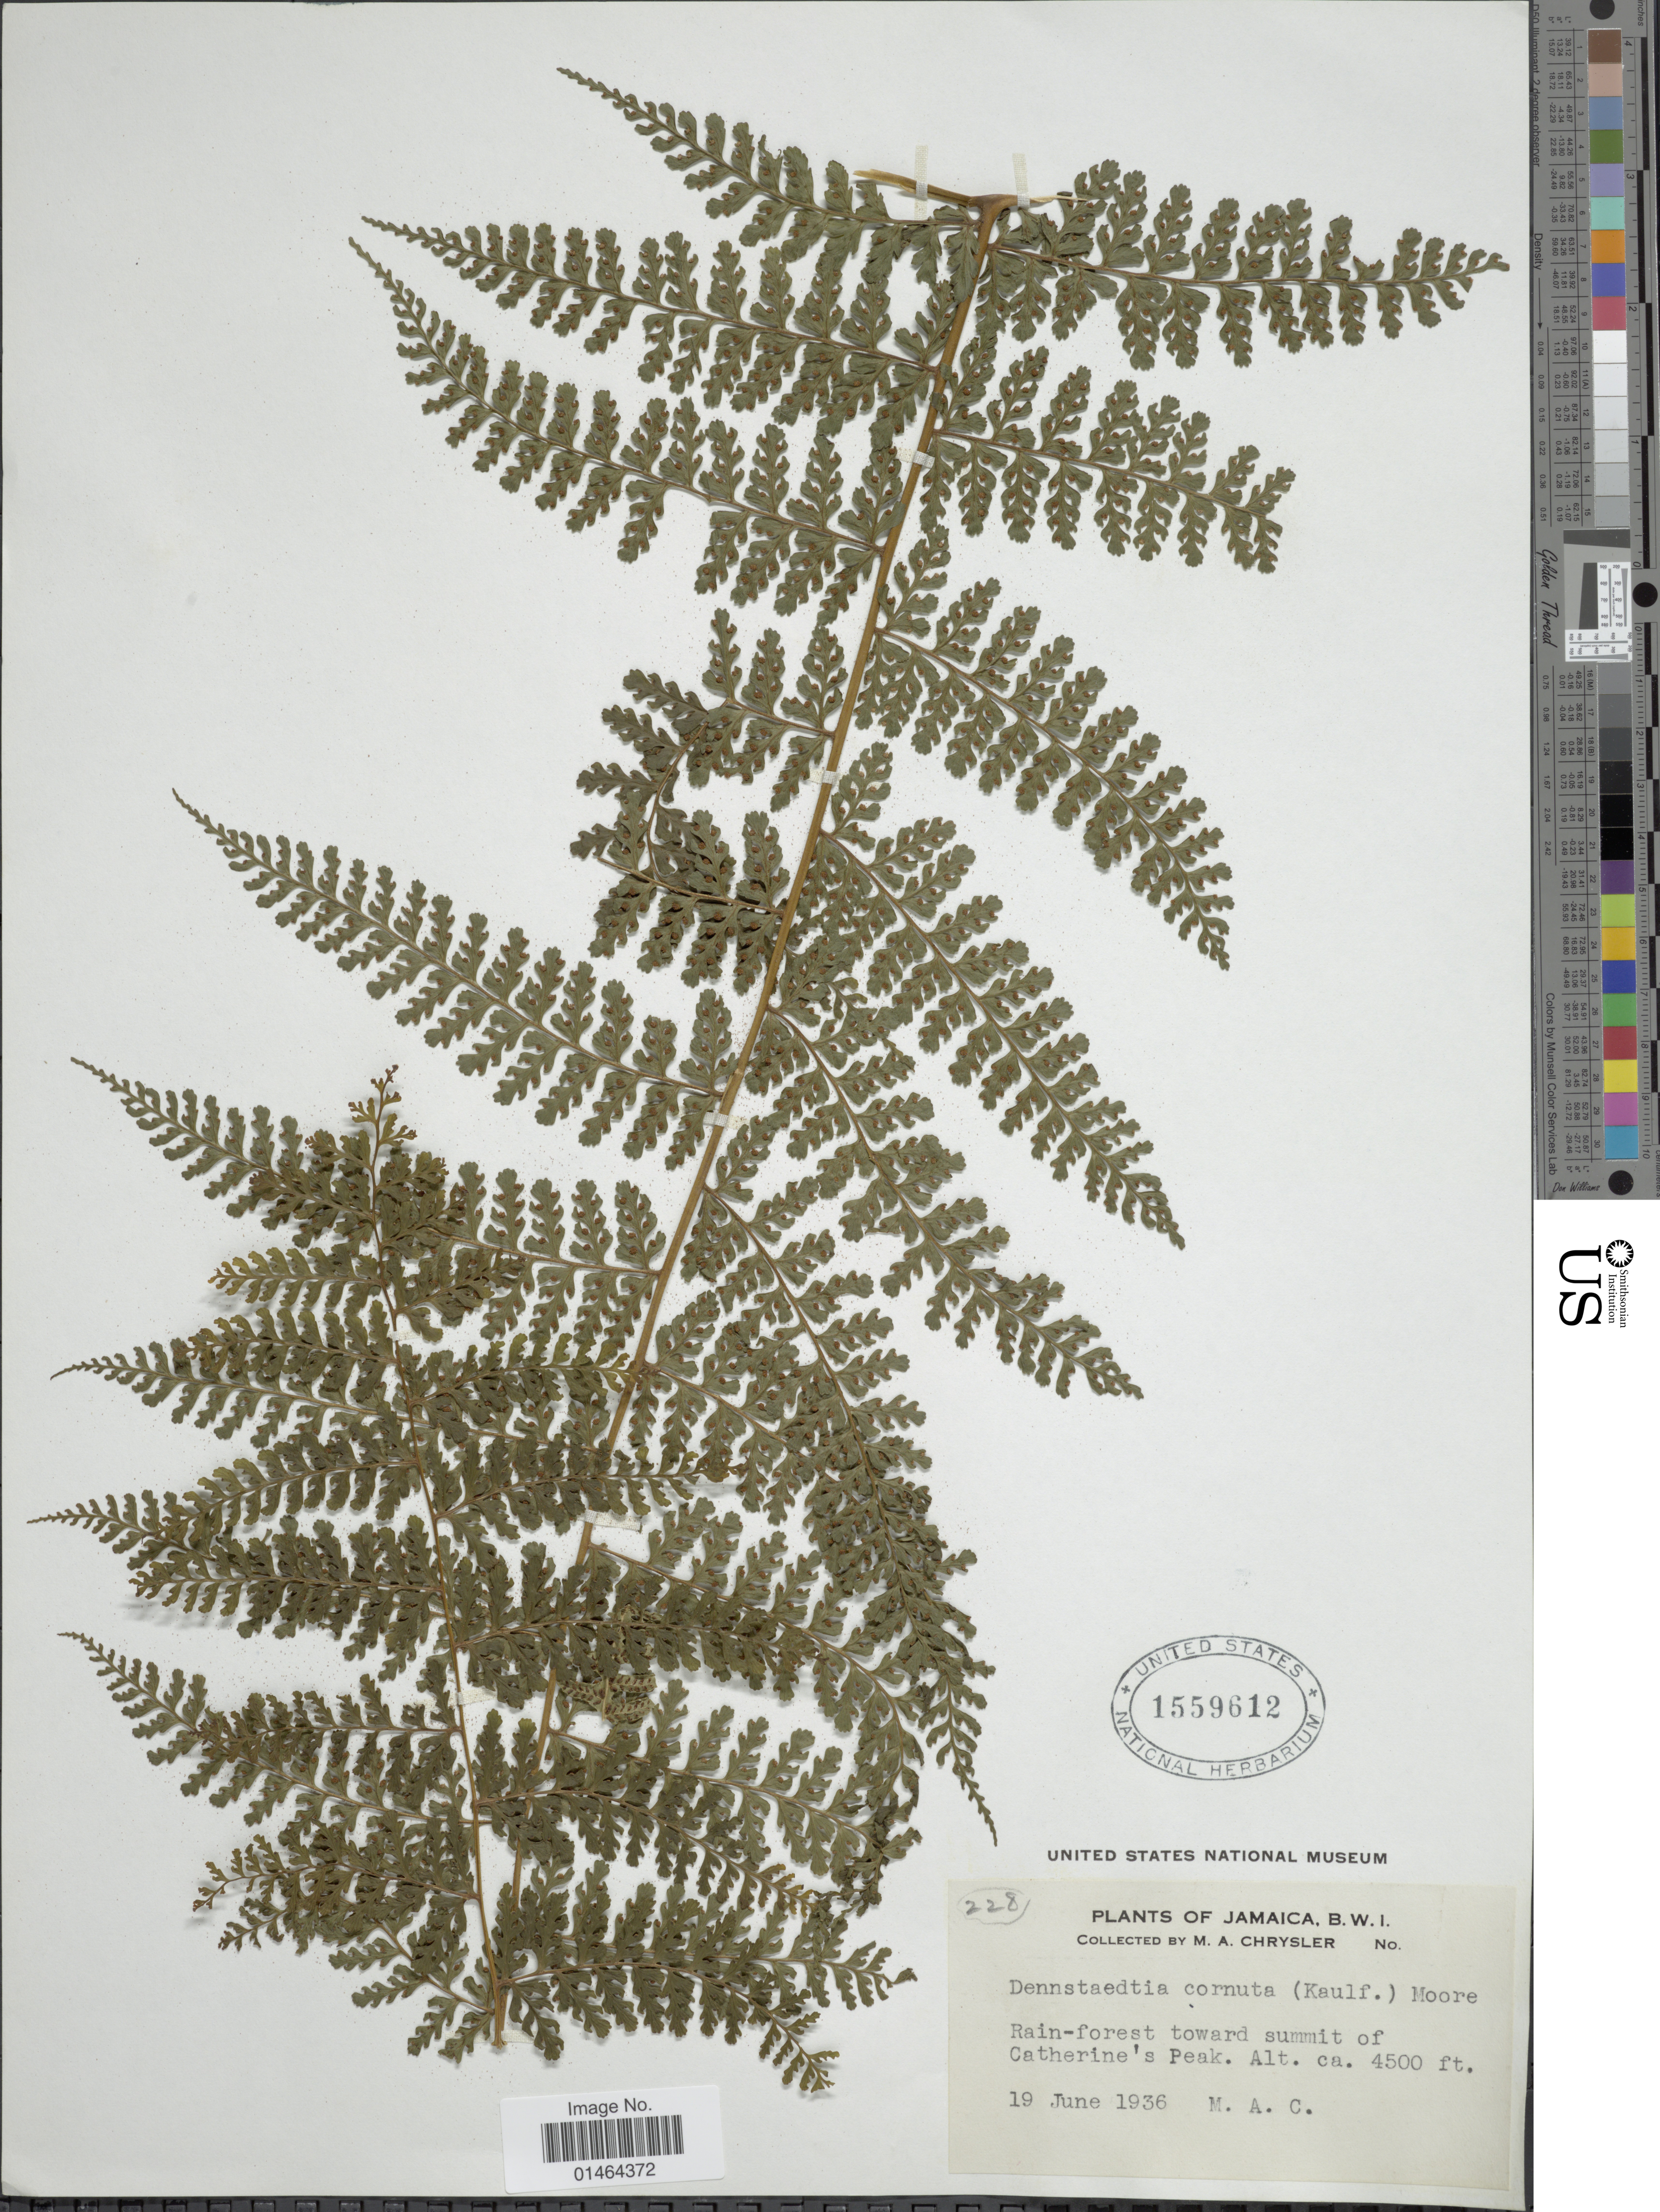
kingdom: Plantae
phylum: Tracheophyta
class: Polypodiopsida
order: Polypodiales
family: Dennstaedtiaceae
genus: Dennstaedtia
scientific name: Dennstaedtia cornuta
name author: (Kaulf.) Mett.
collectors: M. A. Chrysler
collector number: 228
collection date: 1936-06-19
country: Jamaica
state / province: Saint Catherine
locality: B.W.I. Rain-forest toward summit of Catherine's Peak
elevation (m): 1372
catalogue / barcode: US 1559612